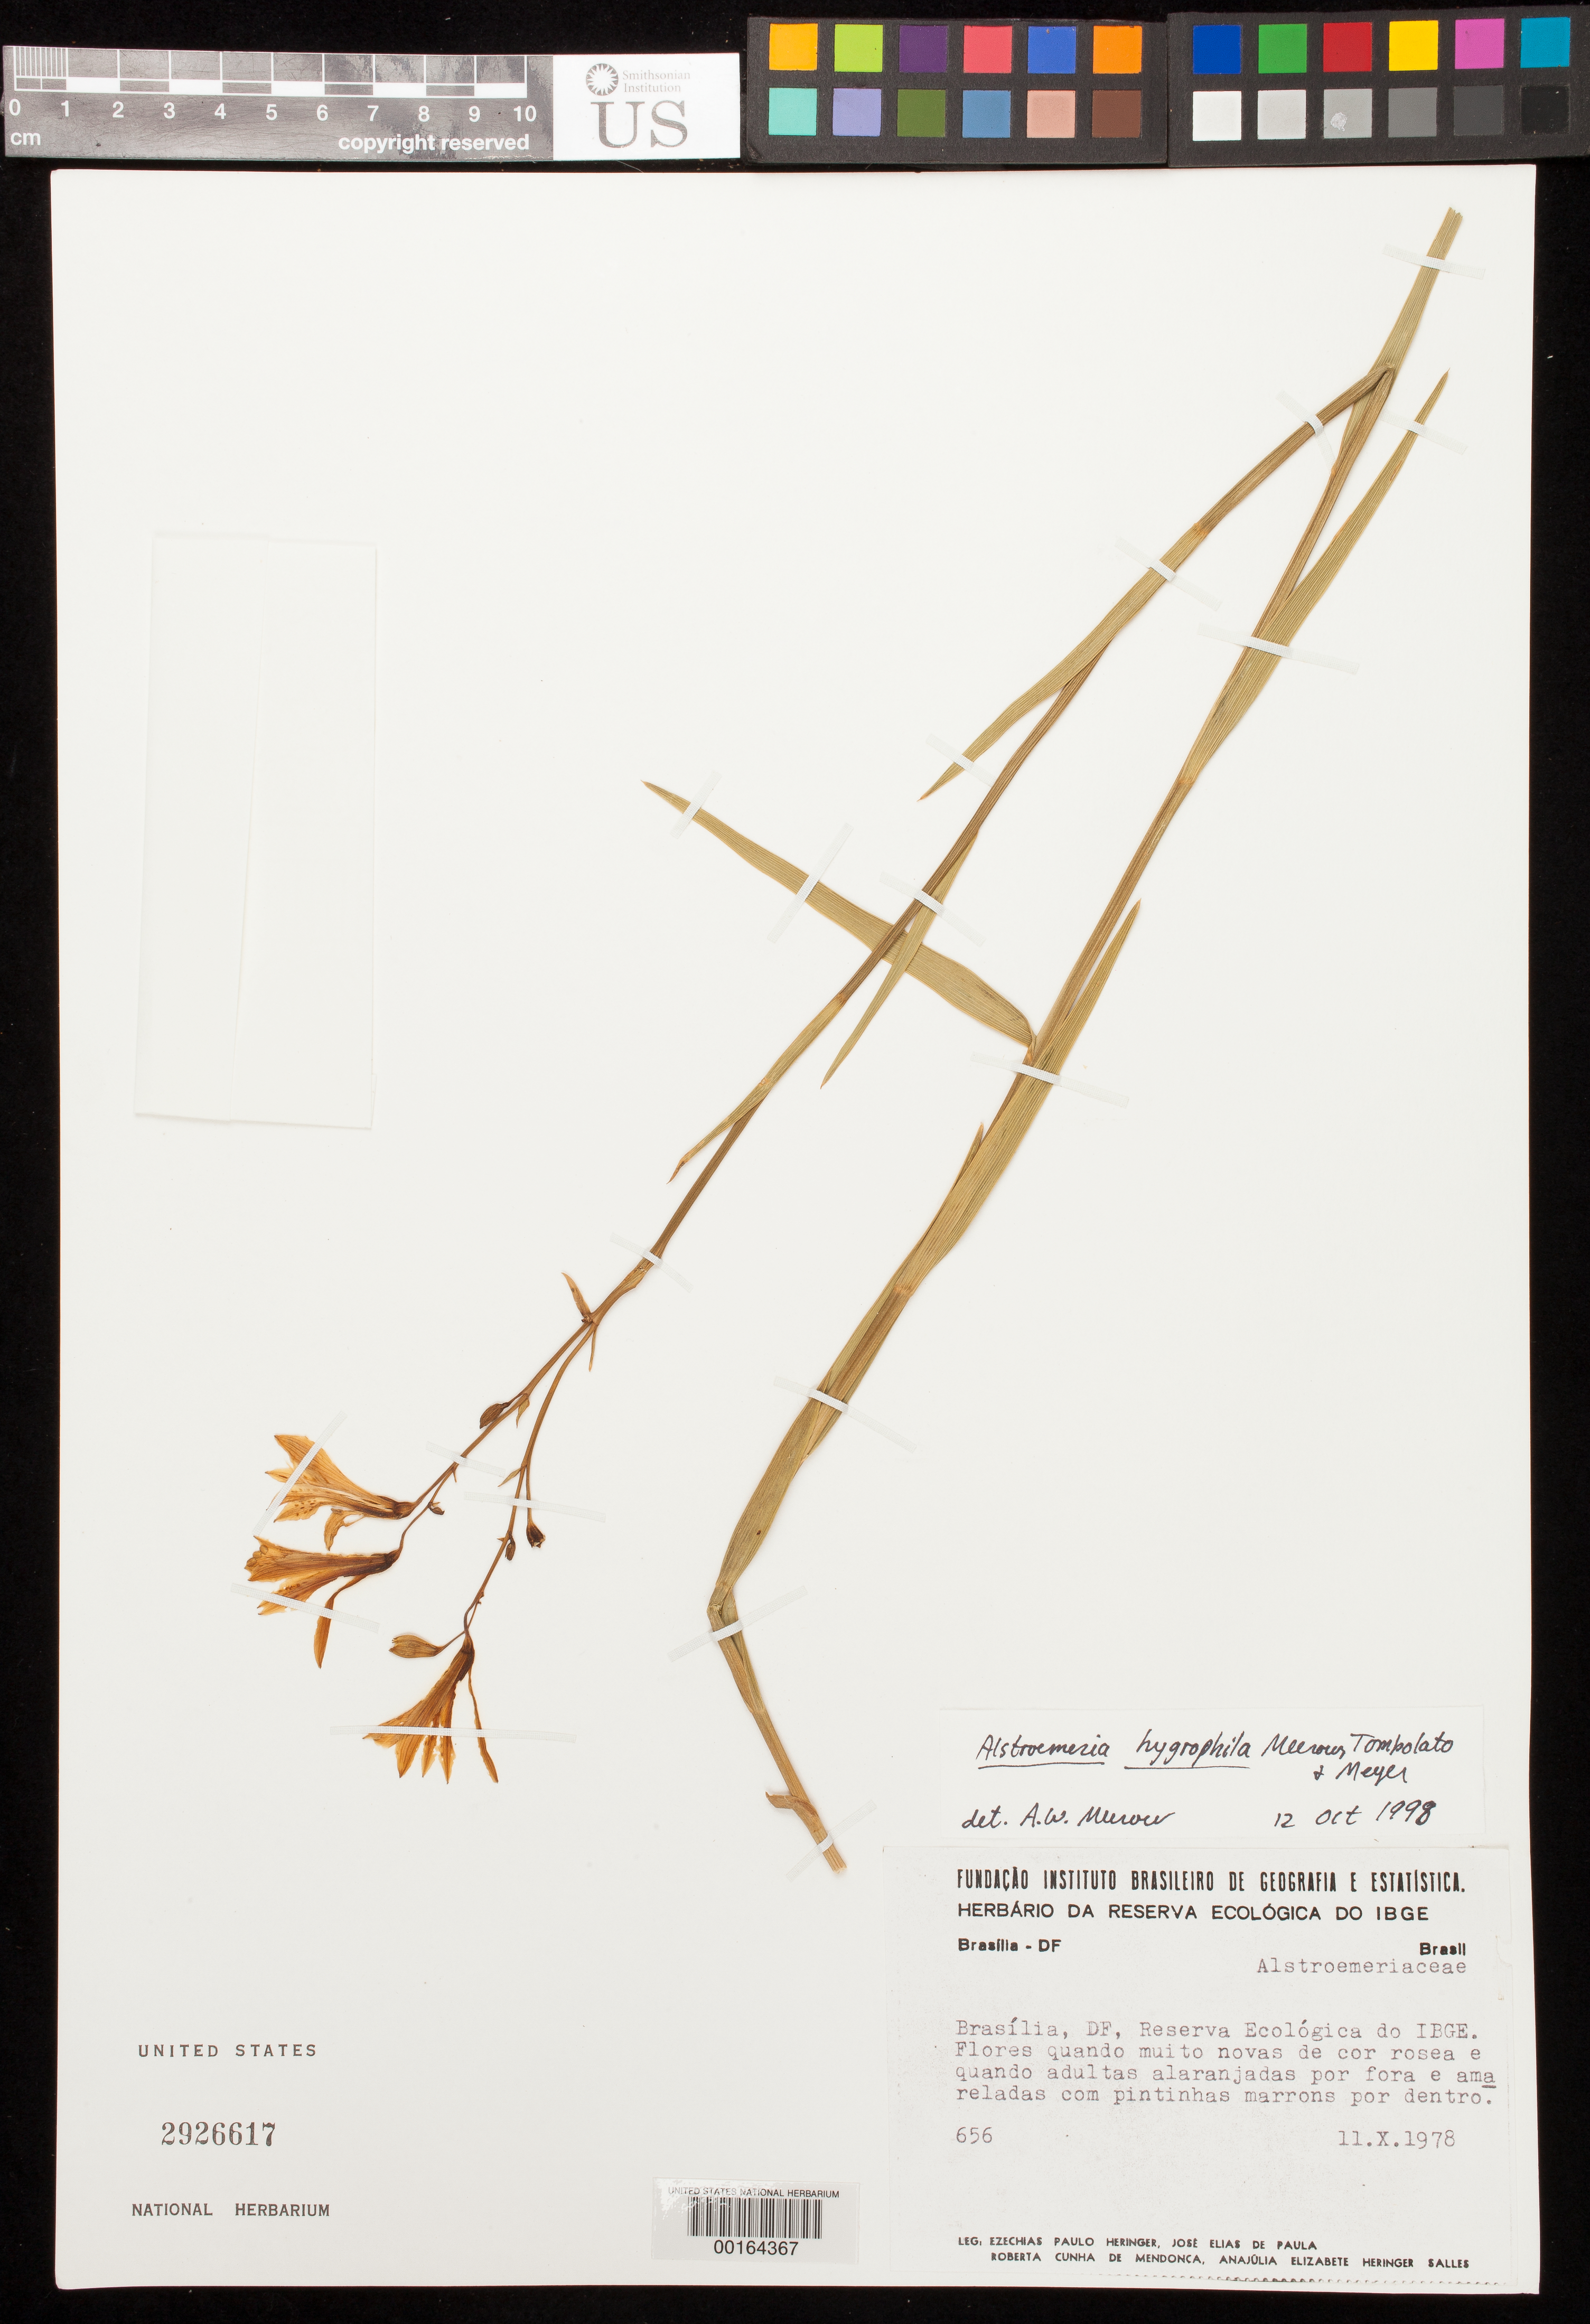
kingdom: Plantae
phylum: Tracheophyta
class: Liliopsida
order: Liliales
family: Alstroemeriaceae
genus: Alstroemeria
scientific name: Alstroemeria hygrophila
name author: Meerow et al.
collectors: E. P. Heringer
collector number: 656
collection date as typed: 11 Oct 1978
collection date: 1978-10-11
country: Brazil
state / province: Distrito Federal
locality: Brasilia; reserva ecologica do ibge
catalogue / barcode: US 2926617